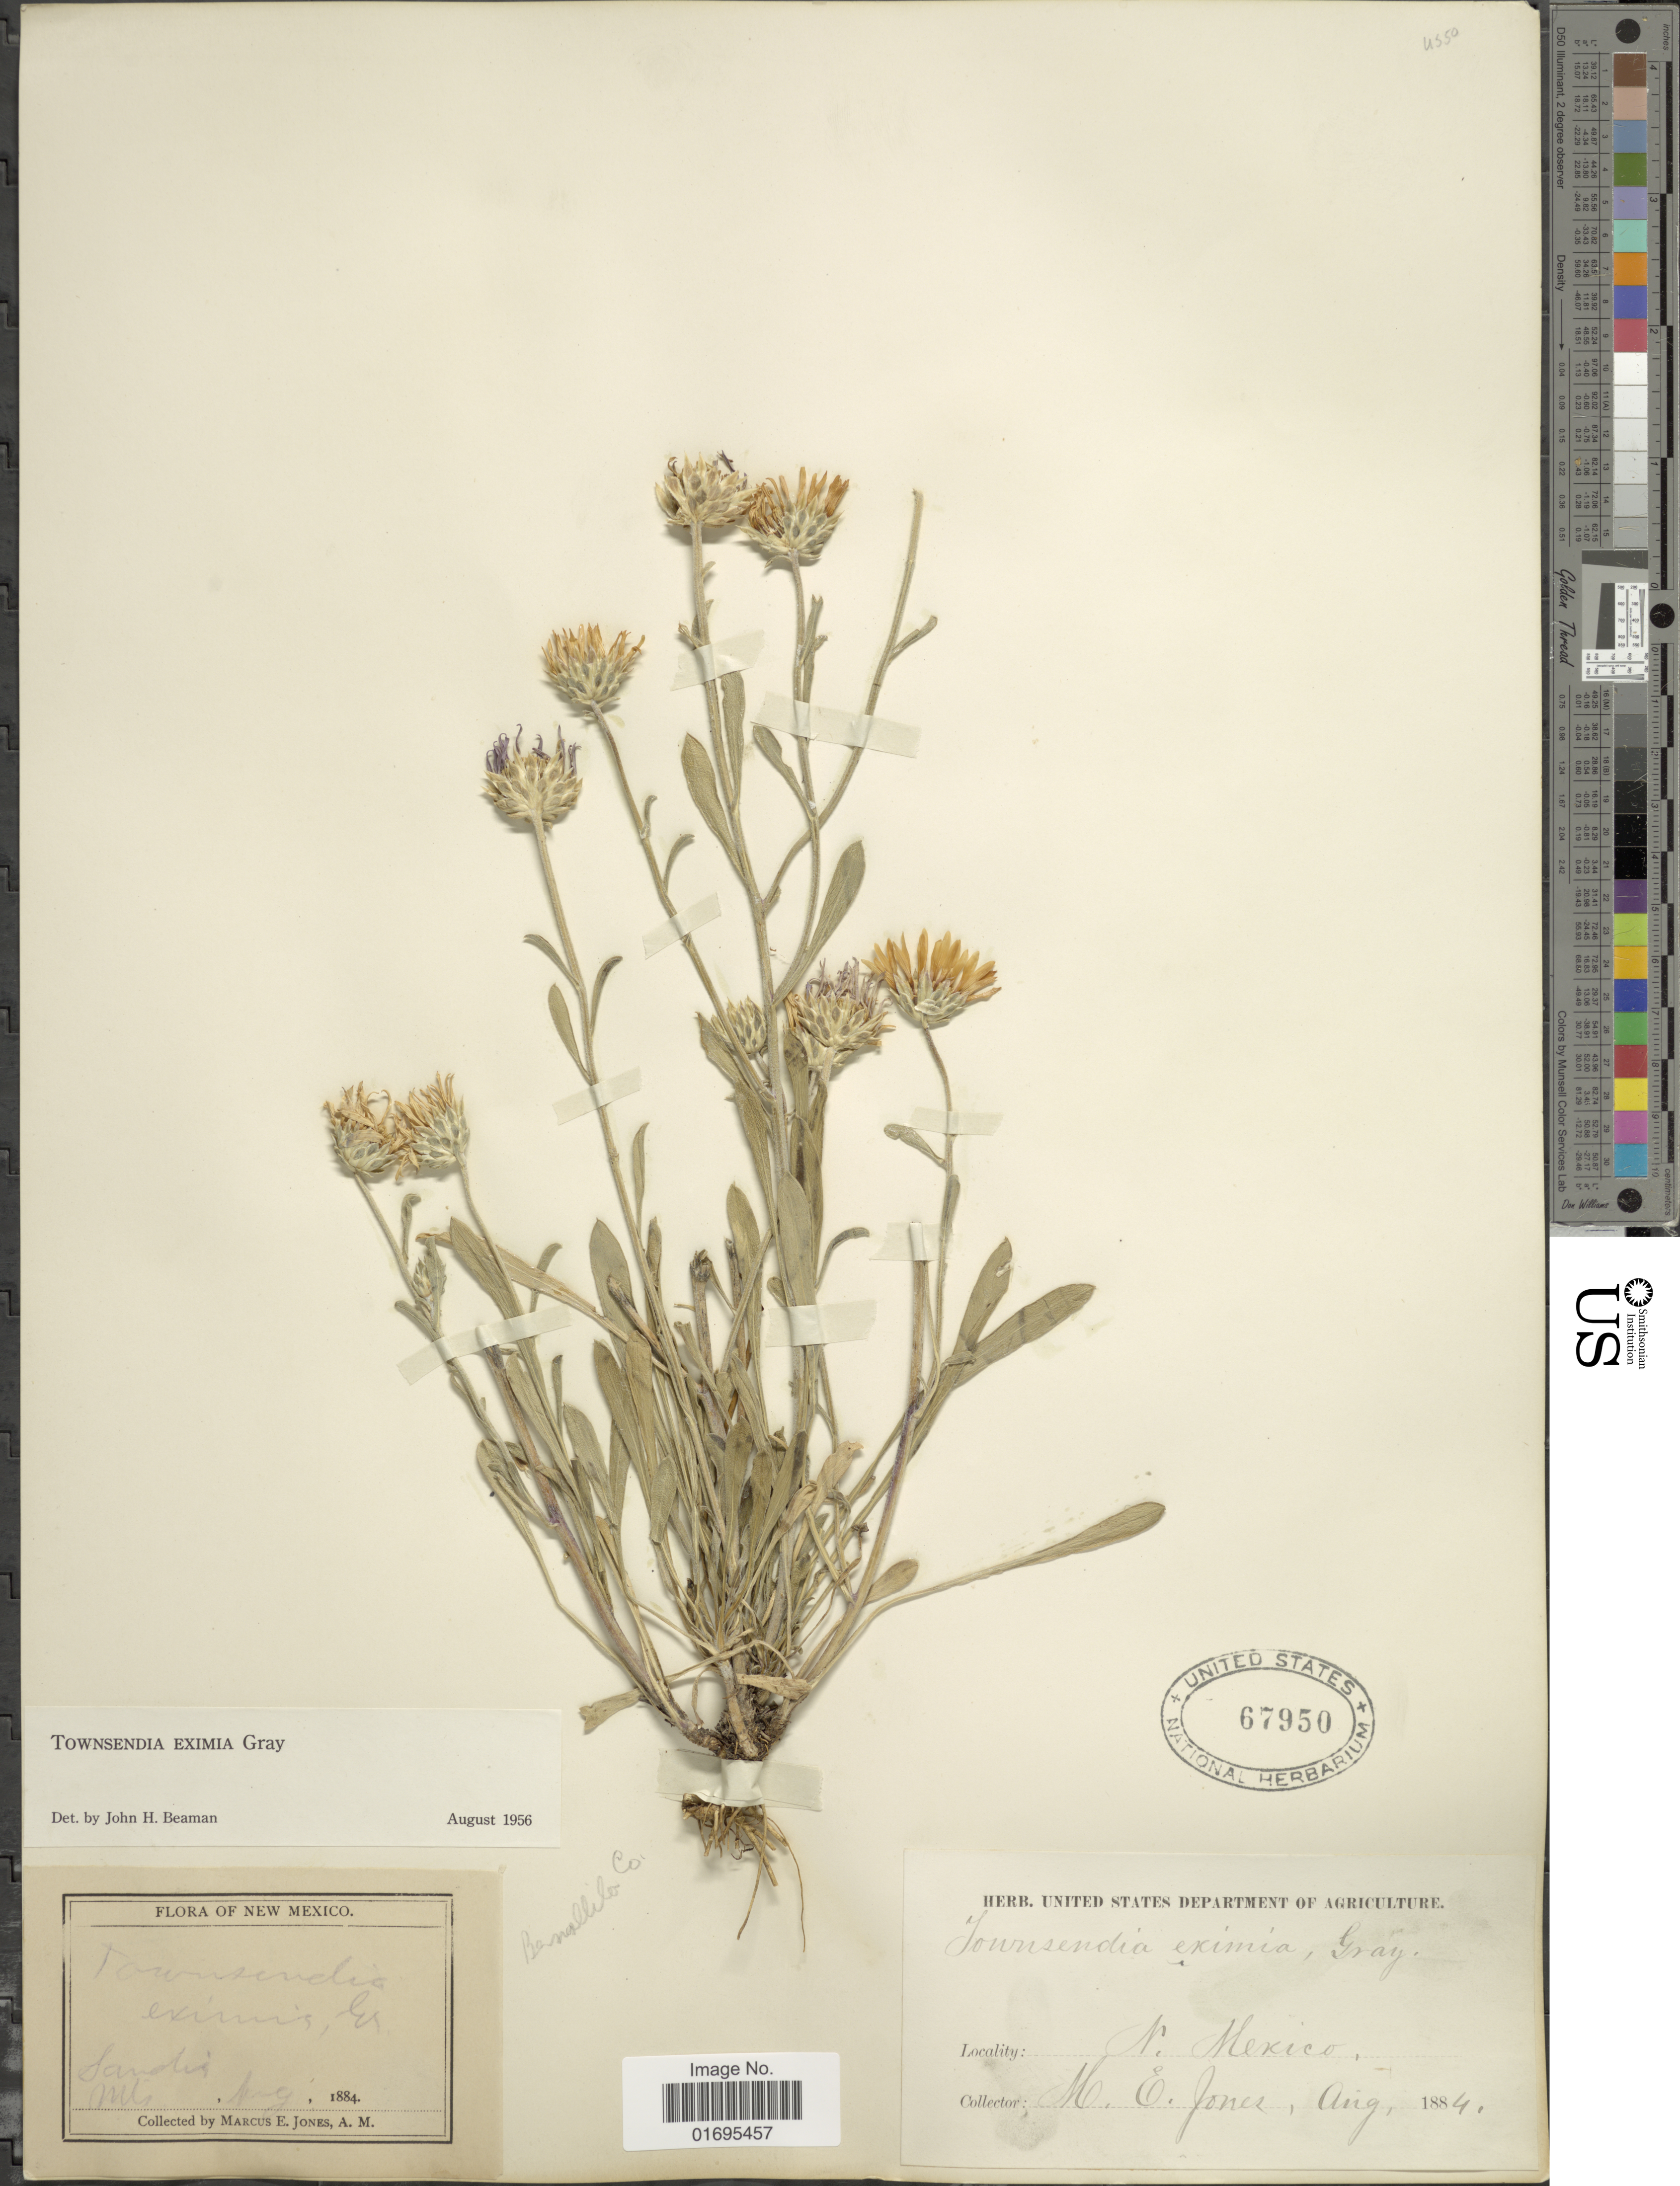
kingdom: Plantae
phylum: Tracheophyta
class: Magnoliopsida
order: Asterales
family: Asteraceae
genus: Townsendia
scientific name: Townsendia eximia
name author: A. Gray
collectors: M. E. Jones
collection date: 1884-08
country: United States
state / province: New Mexico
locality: Sandia Mts.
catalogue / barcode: US 67950